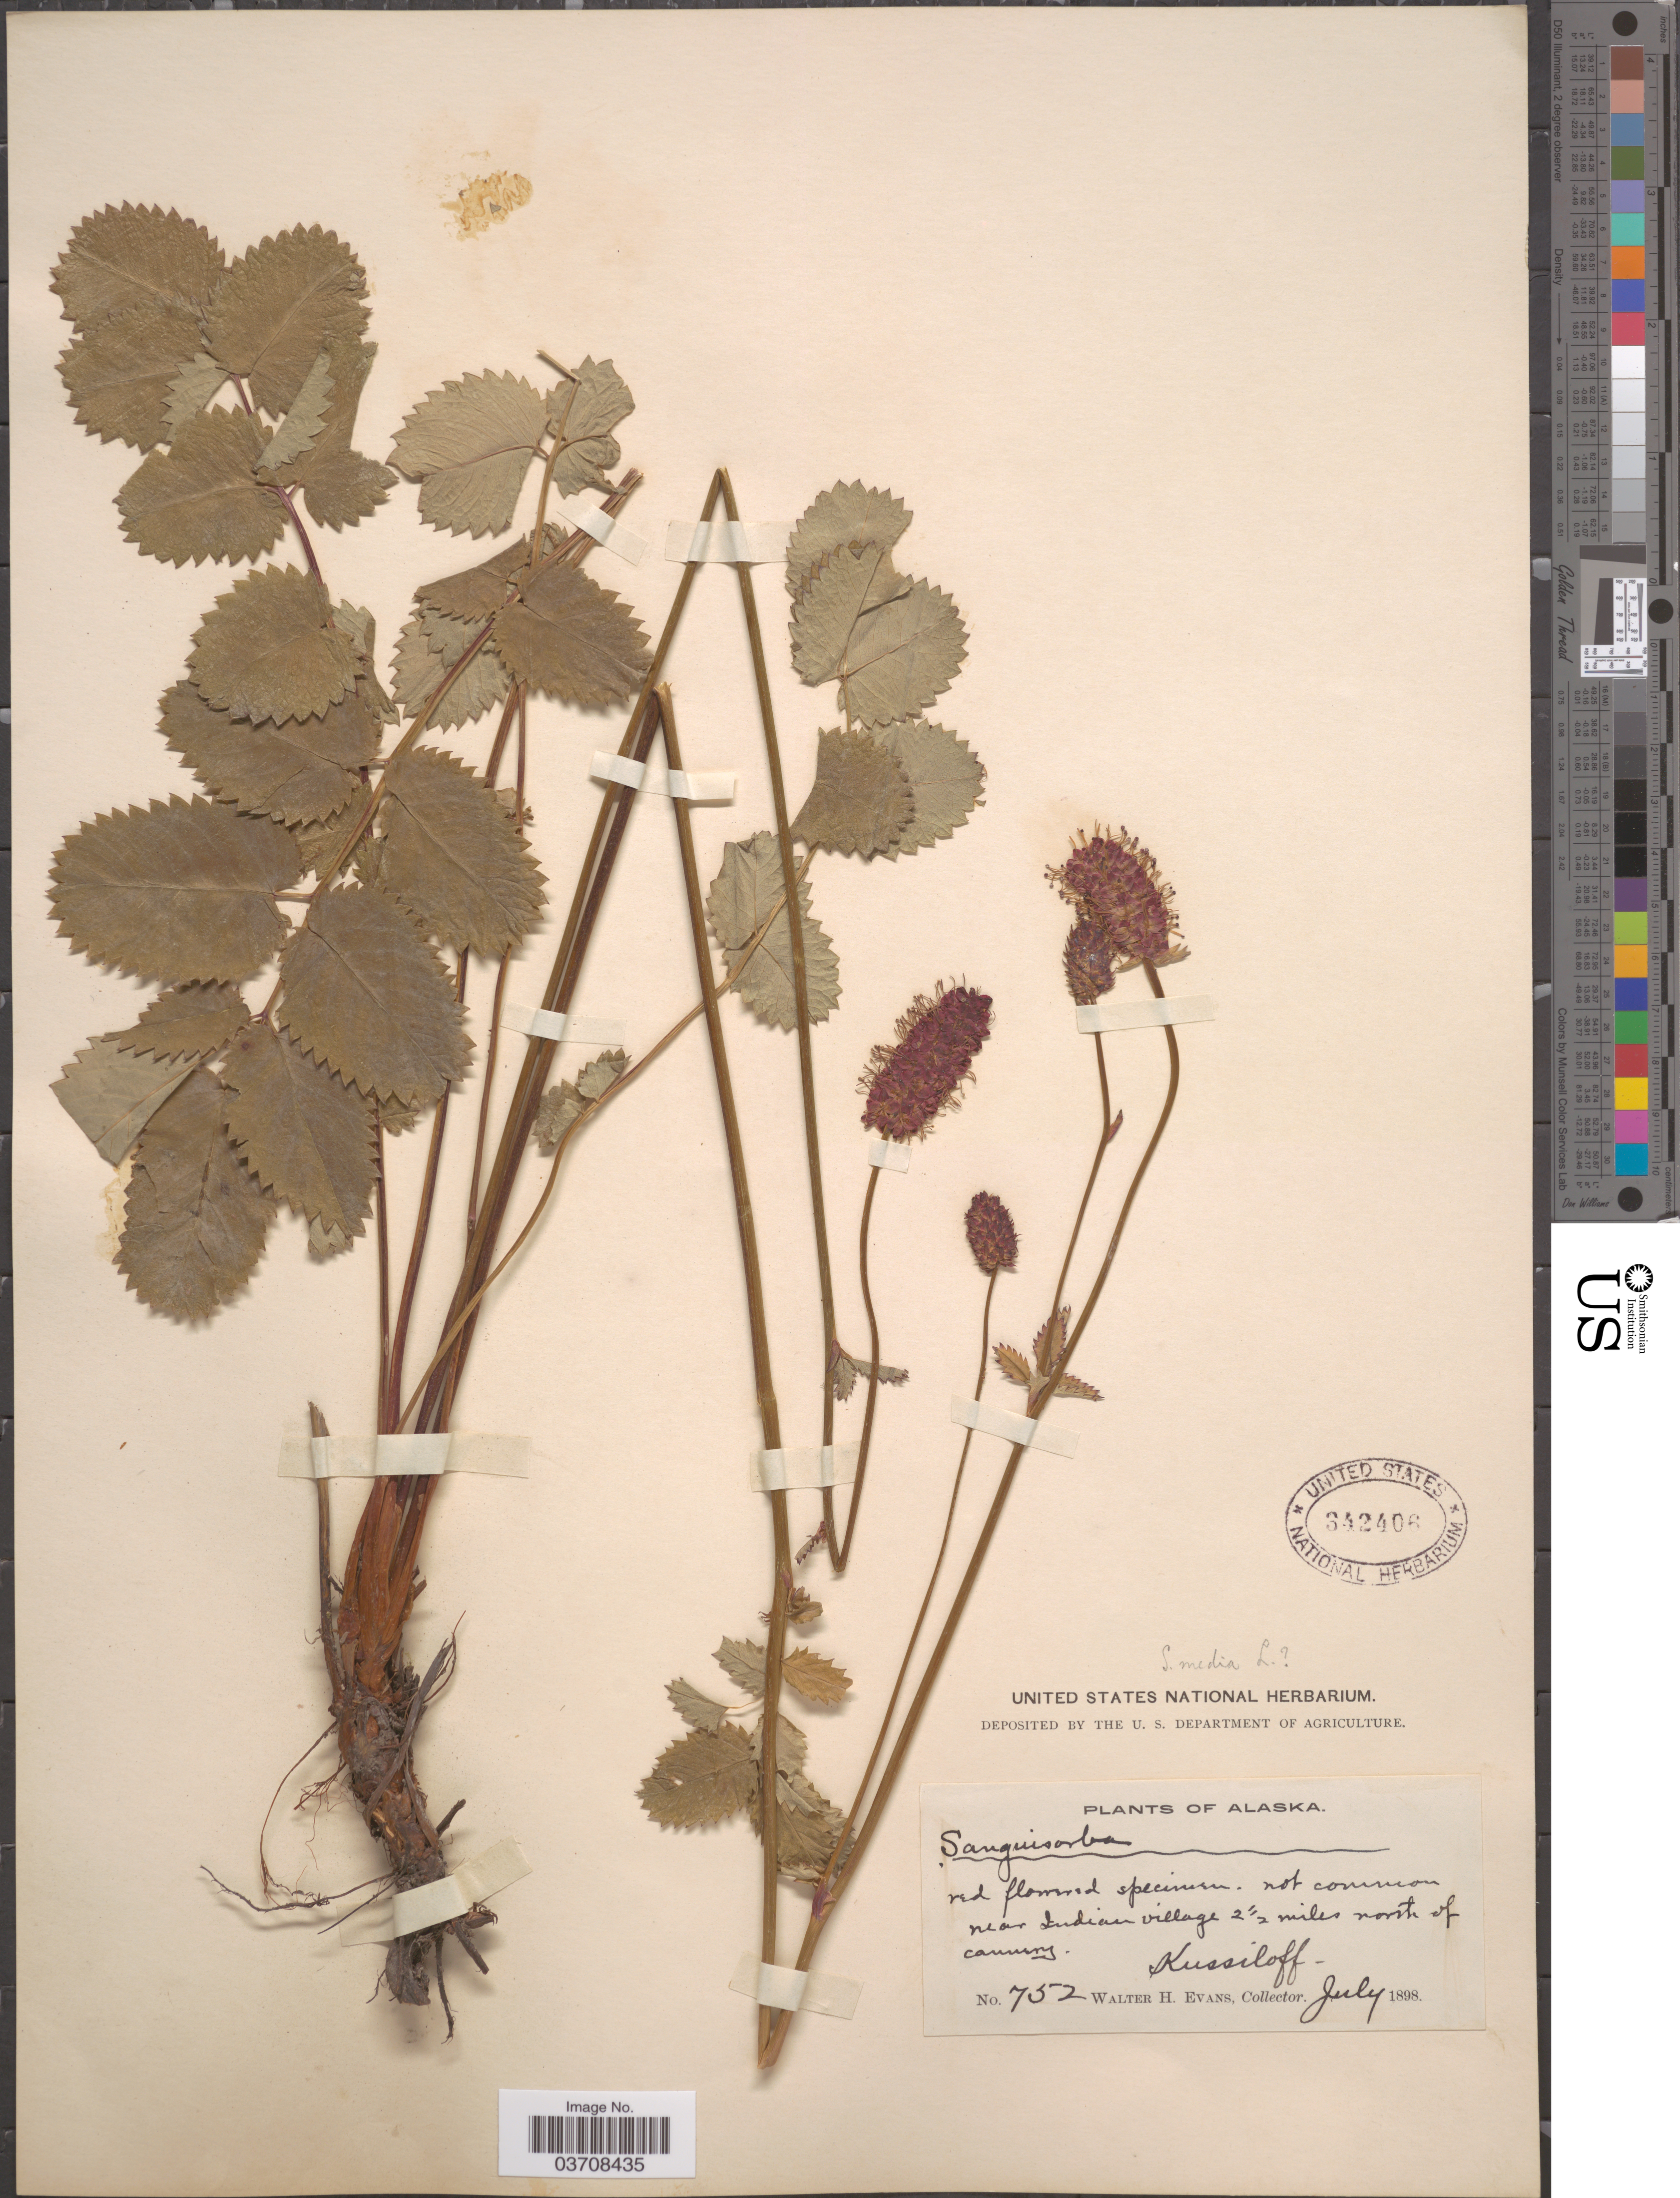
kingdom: Plantae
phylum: Tracheophyta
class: Magnoliopsida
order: Rosales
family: Rosaceae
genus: Sanguisorba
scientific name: Sanguisorba menziesii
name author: Rydb.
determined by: Strong, Mark T., (BOT), Smithsonian Institution - National Museum of Natural History (UNITED STATES)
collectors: W. H. Evans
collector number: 752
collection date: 1898-07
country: United States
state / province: Alaska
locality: Near Indian village 2½ miles north of cannery. Kussiloff.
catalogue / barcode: US 342406